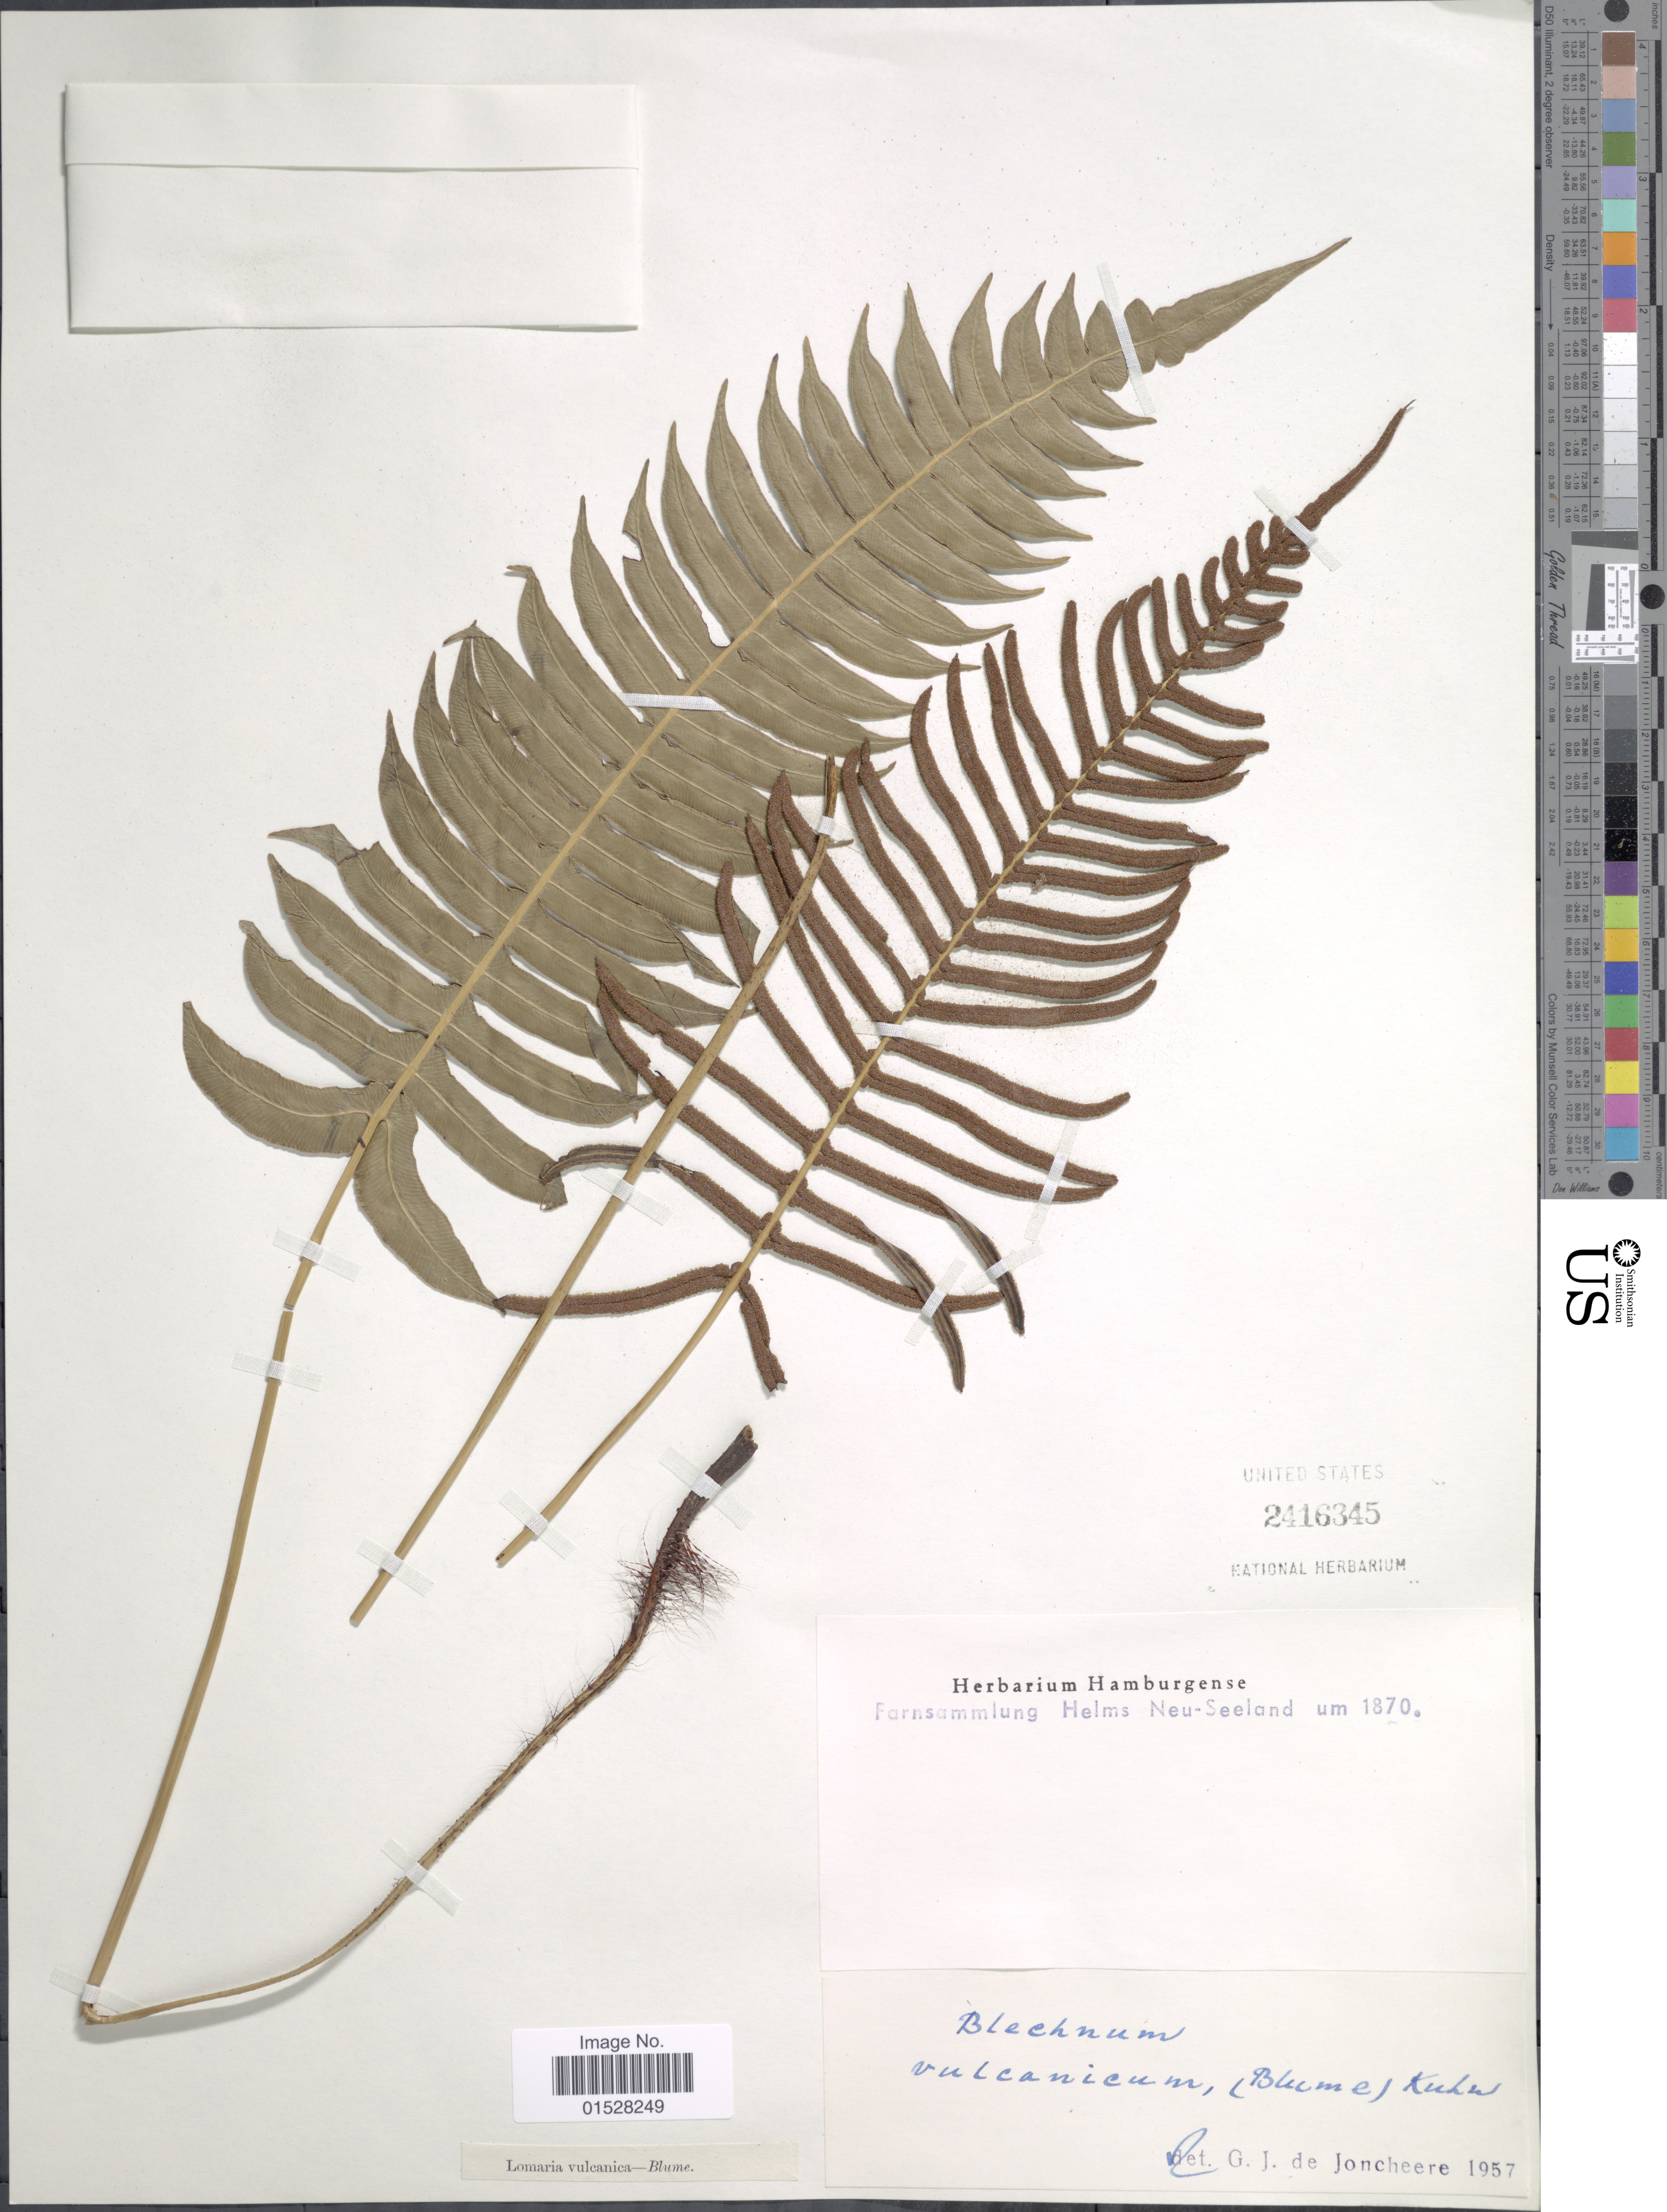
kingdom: Plantae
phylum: Tracheophyta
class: Polypodiopsida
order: Polypodiales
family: Blechnaceae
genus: Blechnum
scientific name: Blechnum vulcanicum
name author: (Blume) Kuhn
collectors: Helms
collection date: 1870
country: New Zealand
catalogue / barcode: US 2416345